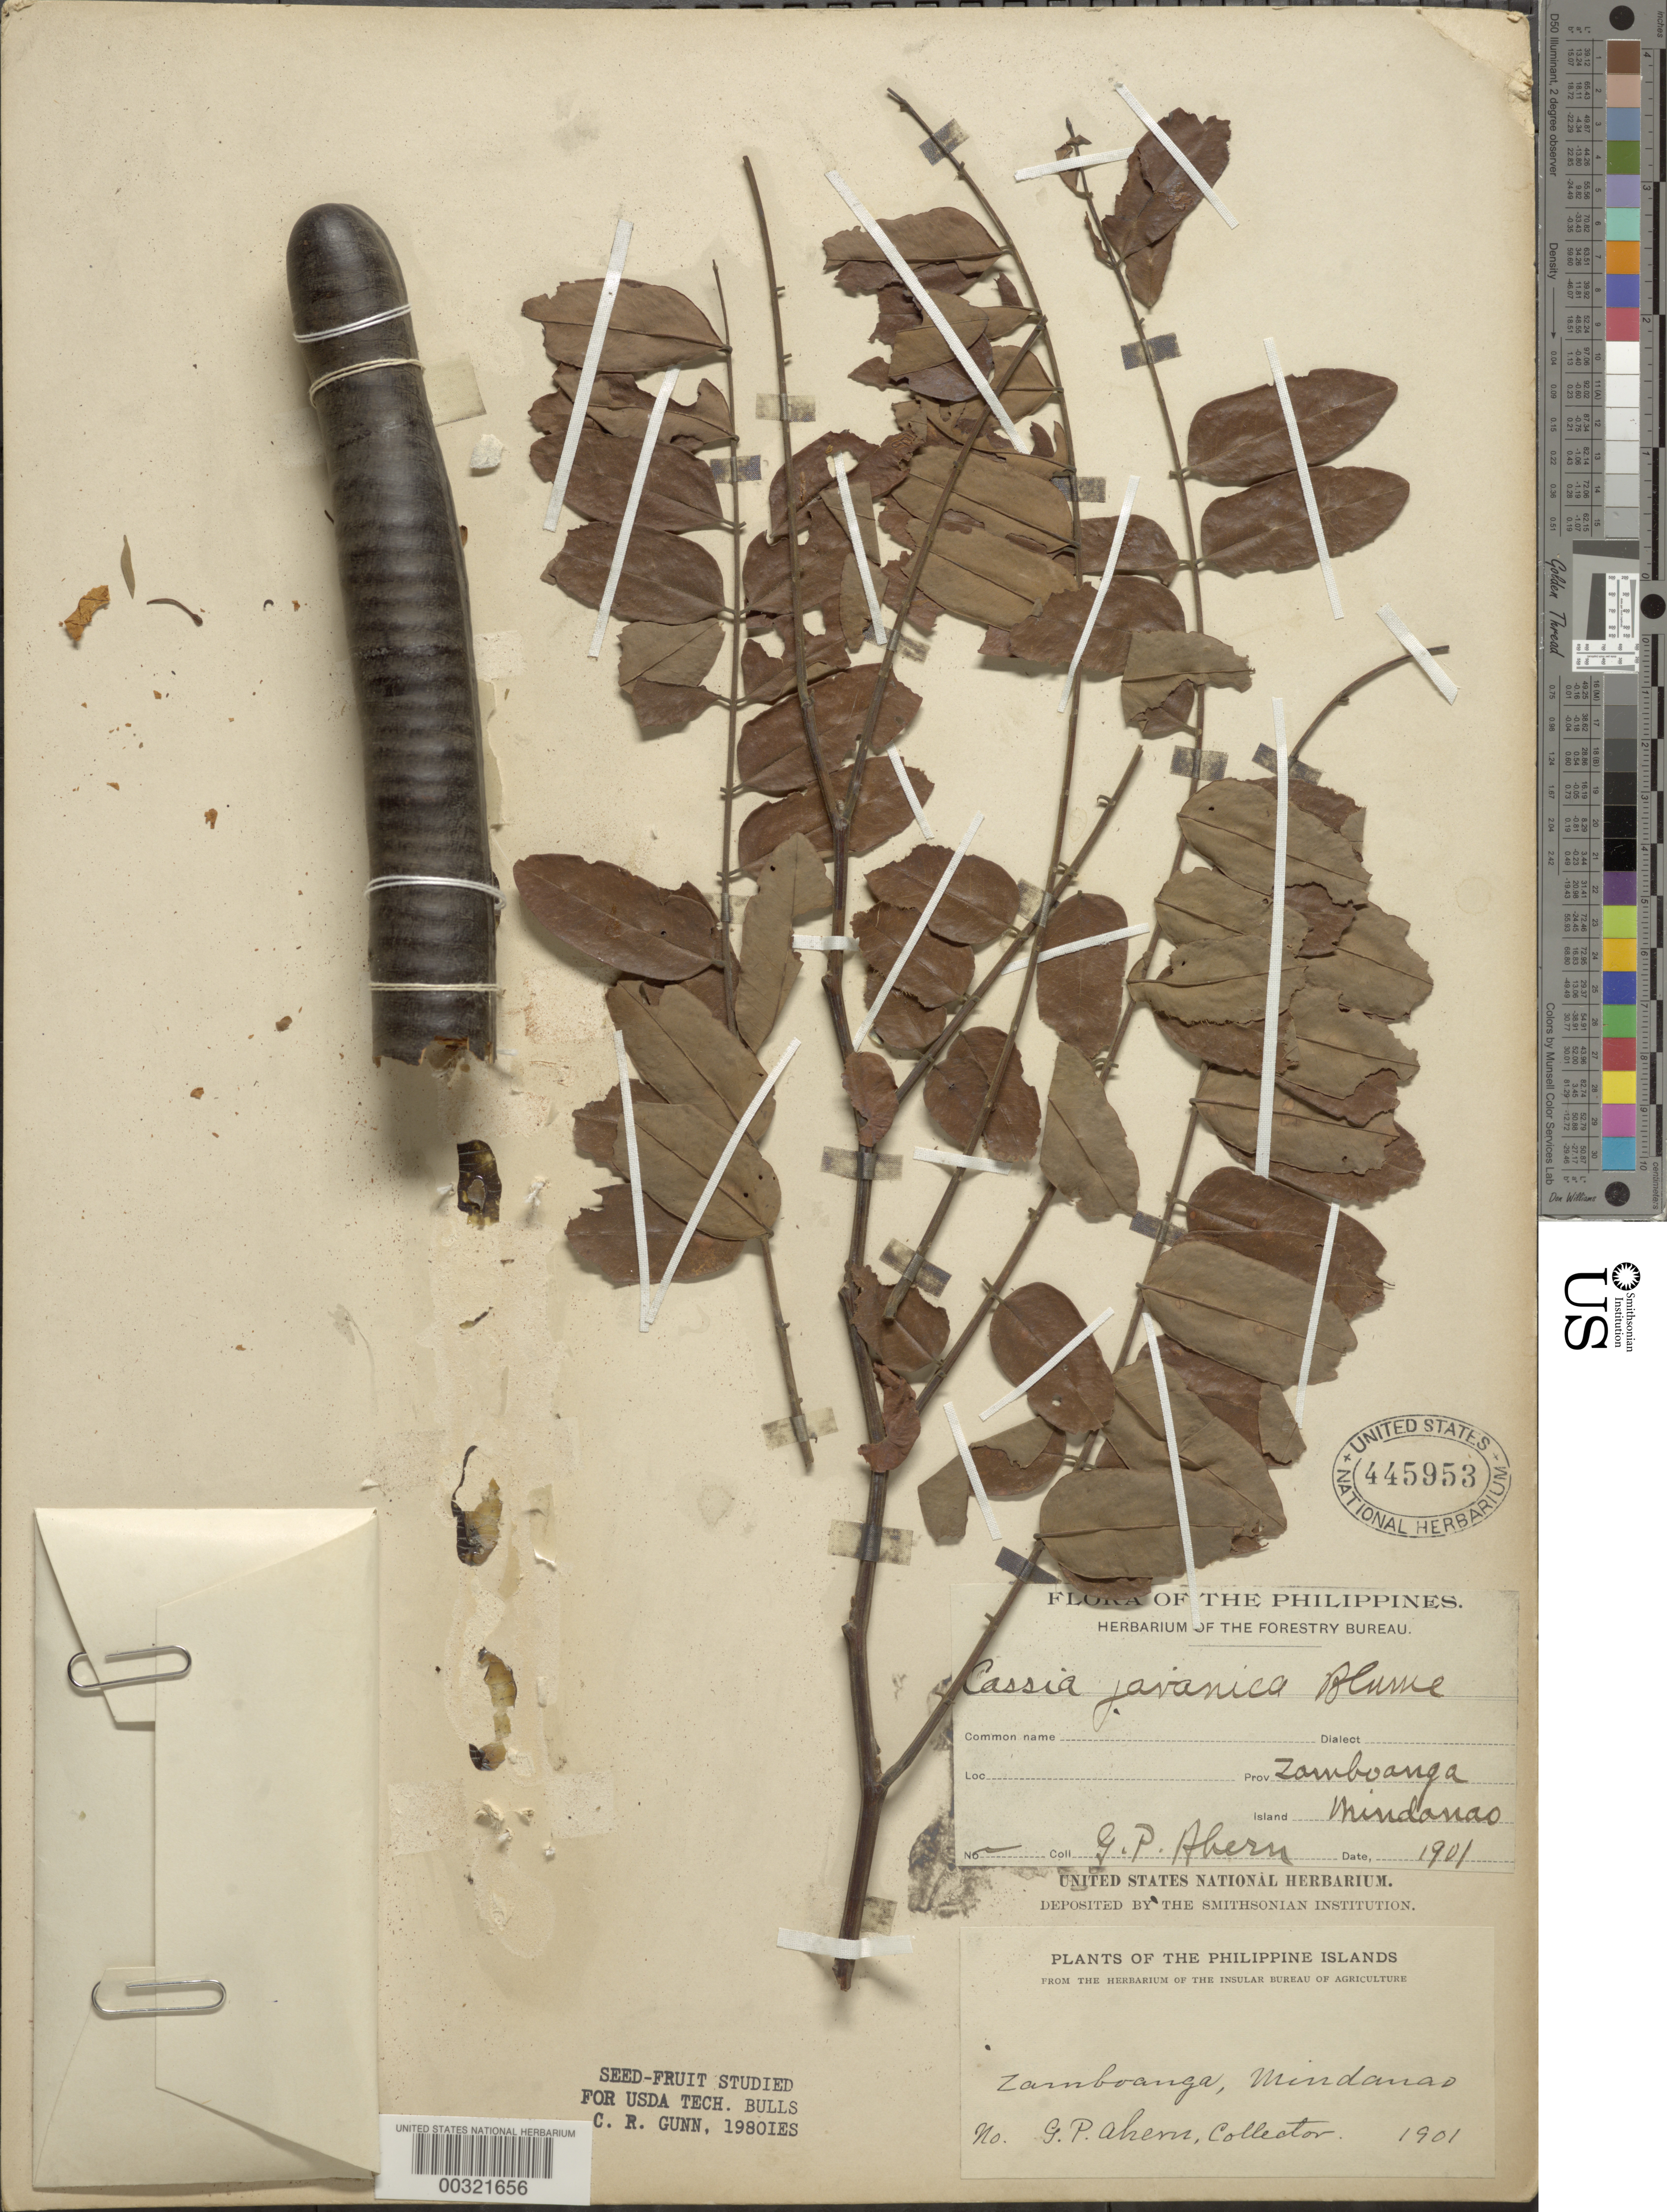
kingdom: Plantae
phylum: Tracheophyta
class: Magnoliopsida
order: Fabales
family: Fabaceae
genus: Cassia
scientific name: Cassia javanica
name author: L.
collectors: G. Ahern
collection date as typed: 1901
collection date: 1901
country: Philippines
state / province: Zamboanga Peninsula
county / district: Zamboanga del Norte / Zamboanga del Sur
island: Mindanao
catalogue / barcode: US 445953